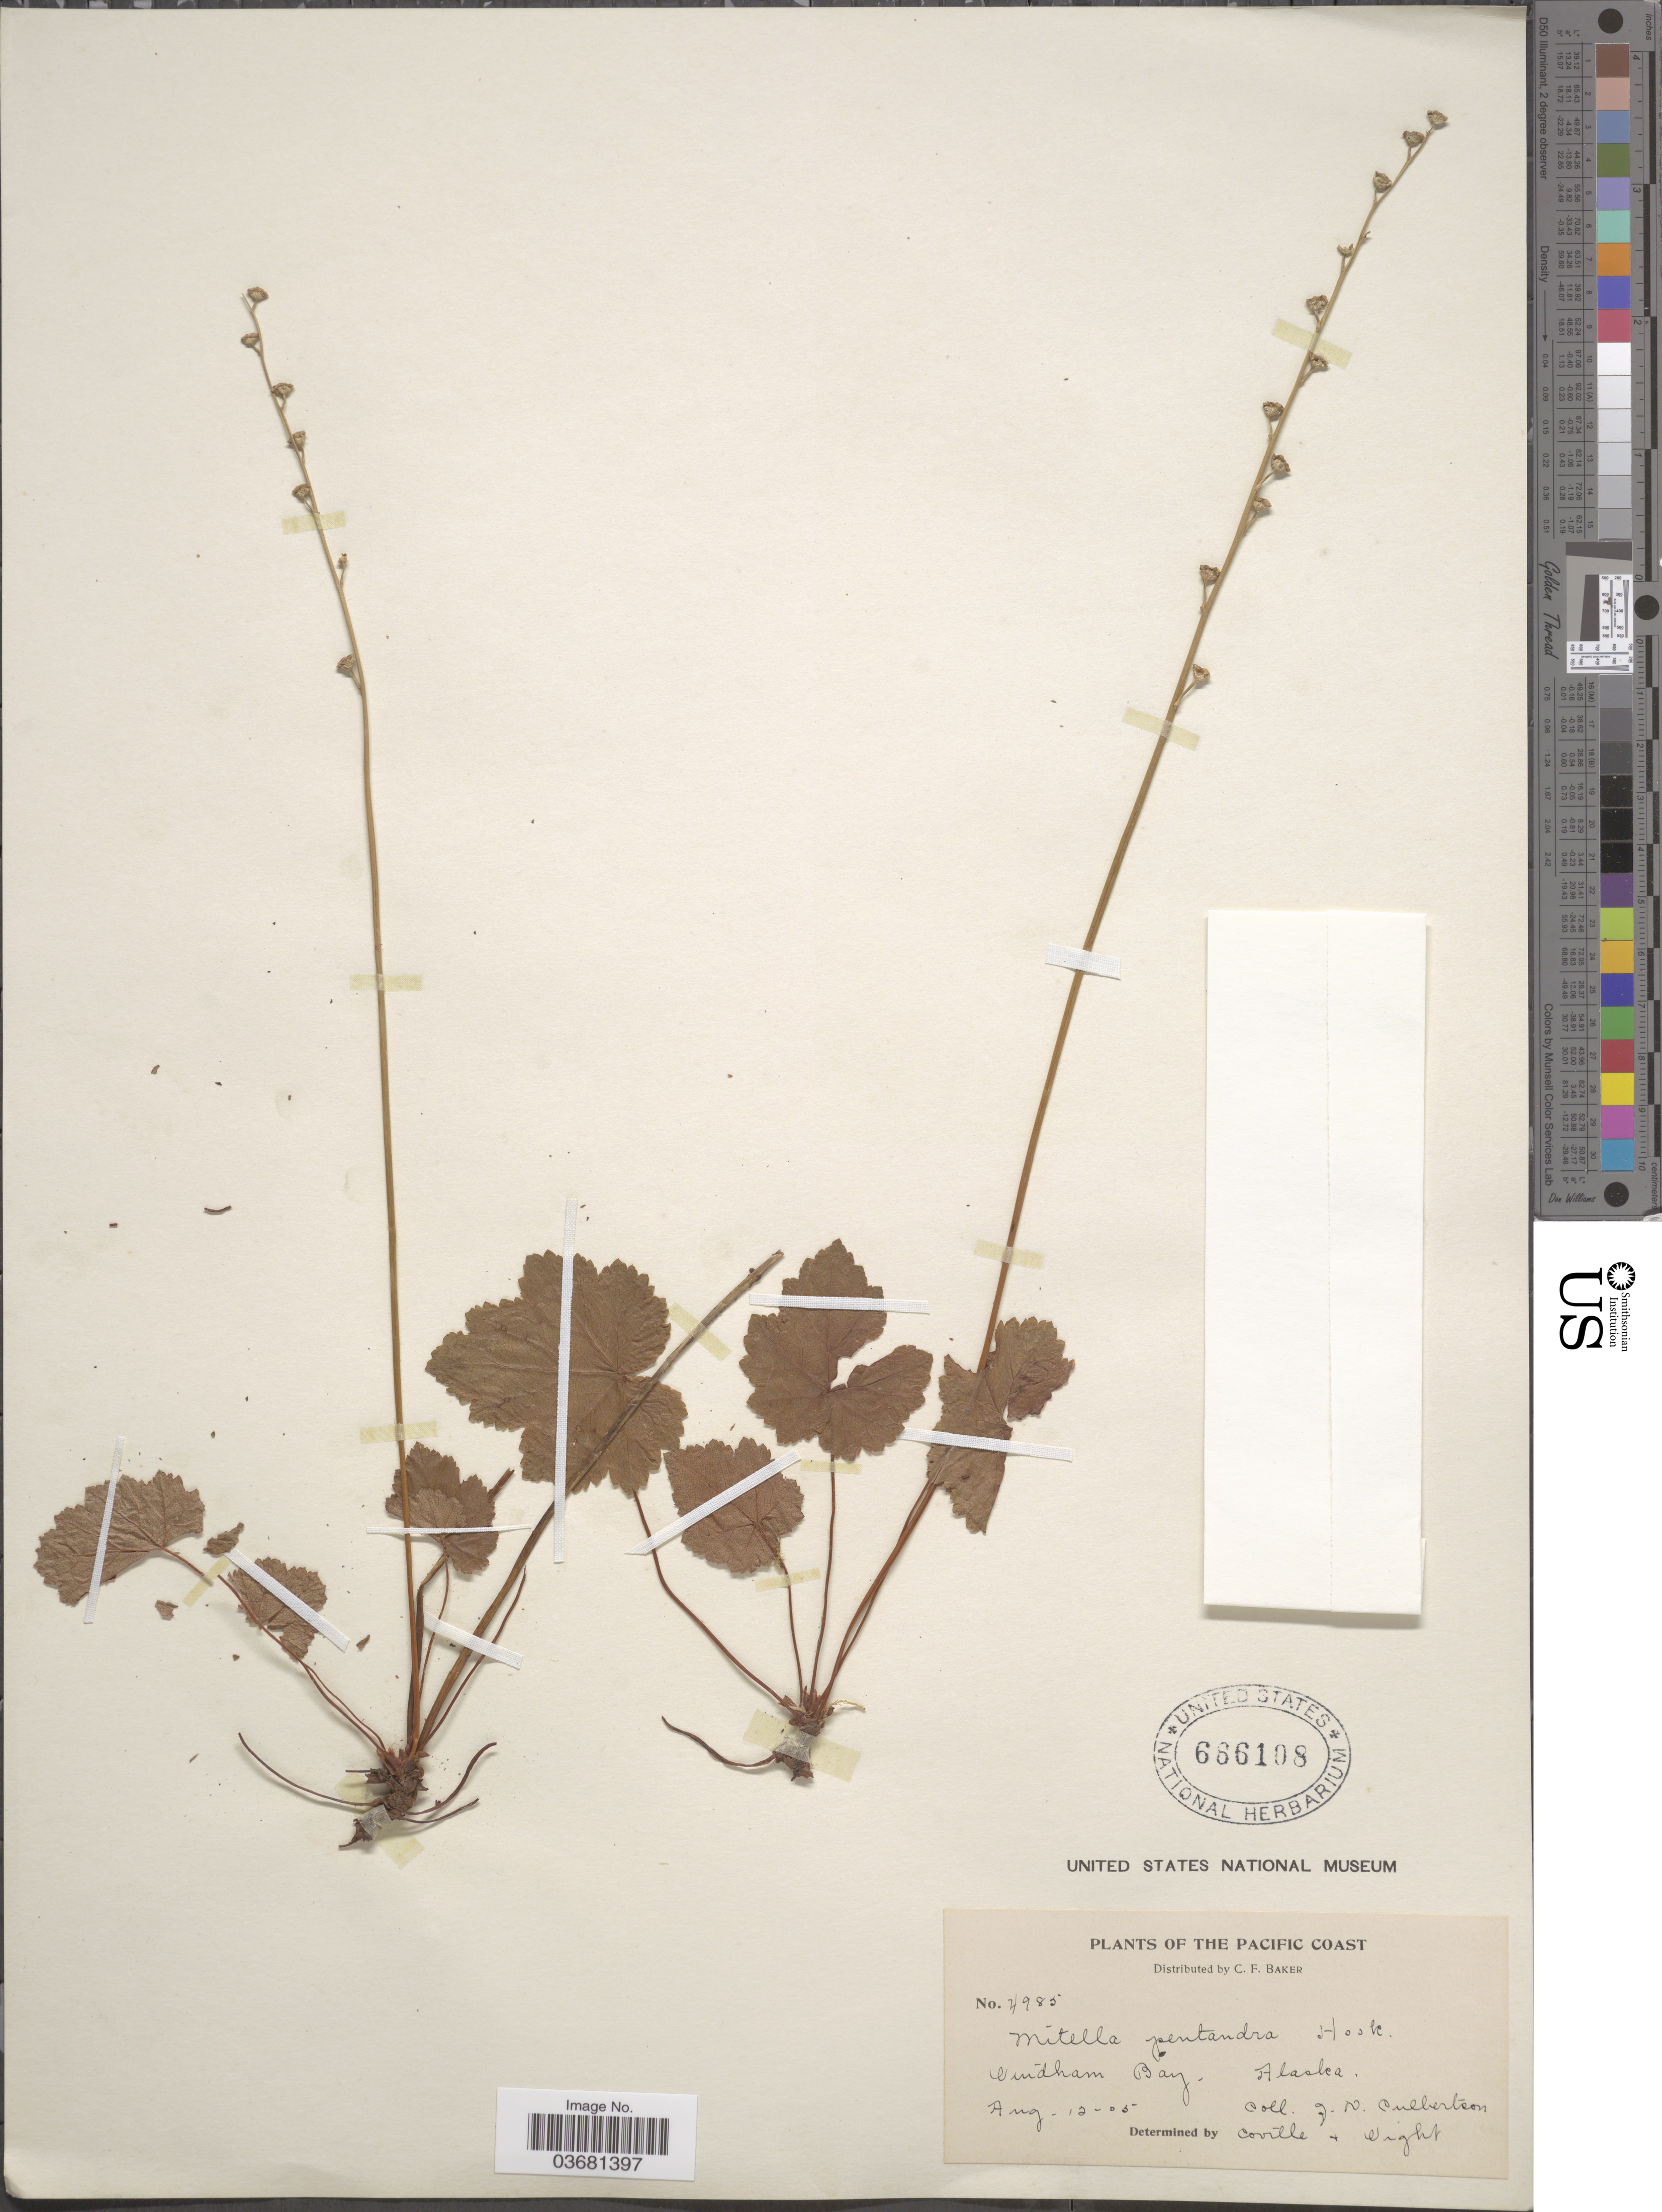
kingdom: Plantae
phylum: Tracheophyta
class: Magnoliopsida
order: Saxifragales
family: Saxifragaceae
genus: Mitella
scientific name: Mitella pentandra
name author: Hook.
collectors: J. Culberton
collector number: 4985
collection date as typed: Transcribed d/m/y: 12/8/5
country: United States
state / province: Alaska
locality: The Pacific Coast. Windham Bay.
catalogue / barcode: US 666108